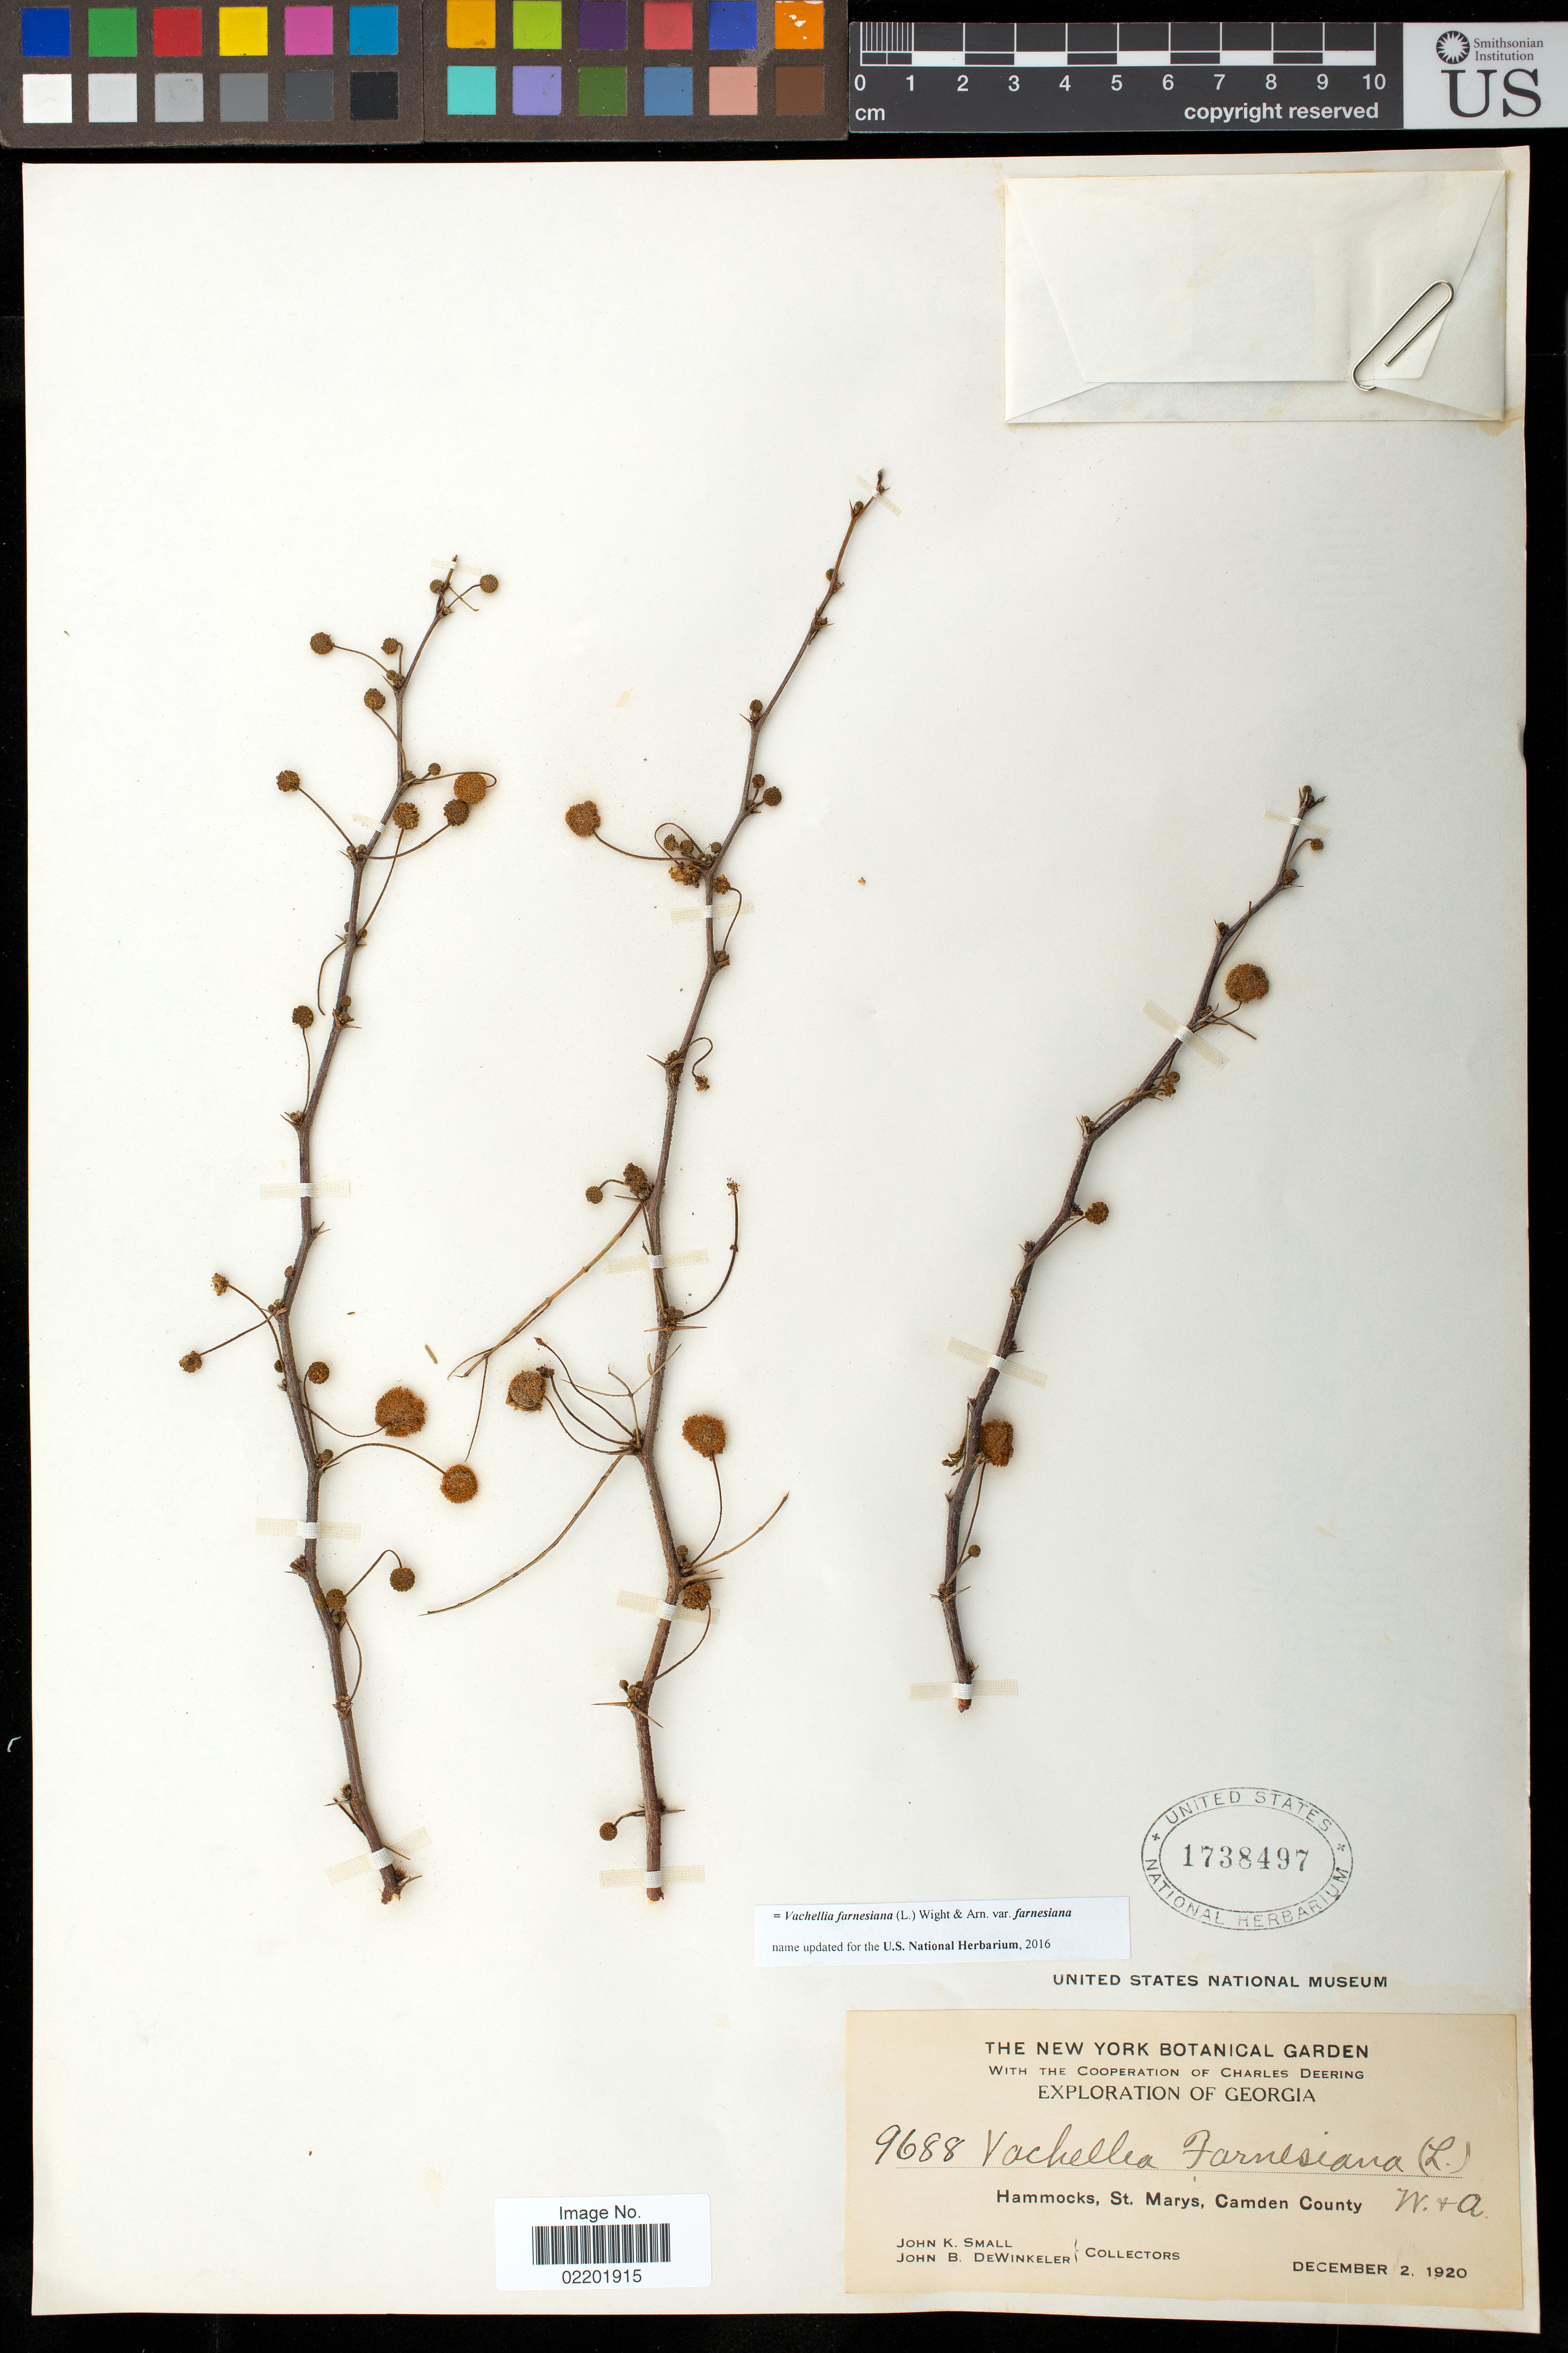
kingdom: Plantae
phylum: Tracheophyta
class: Magnoliopsida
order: Fabales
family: Fabaceae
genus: Vachellia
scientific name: Vachellia farnesiana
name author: (L.) Wight & Arn.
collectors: J. K. Small & J. B. Dewinkeler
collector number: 9688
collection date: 1920-12-02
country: United States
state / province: Georgia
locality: Hammocks, St. Marys, Camden County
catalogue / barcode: US 1738497